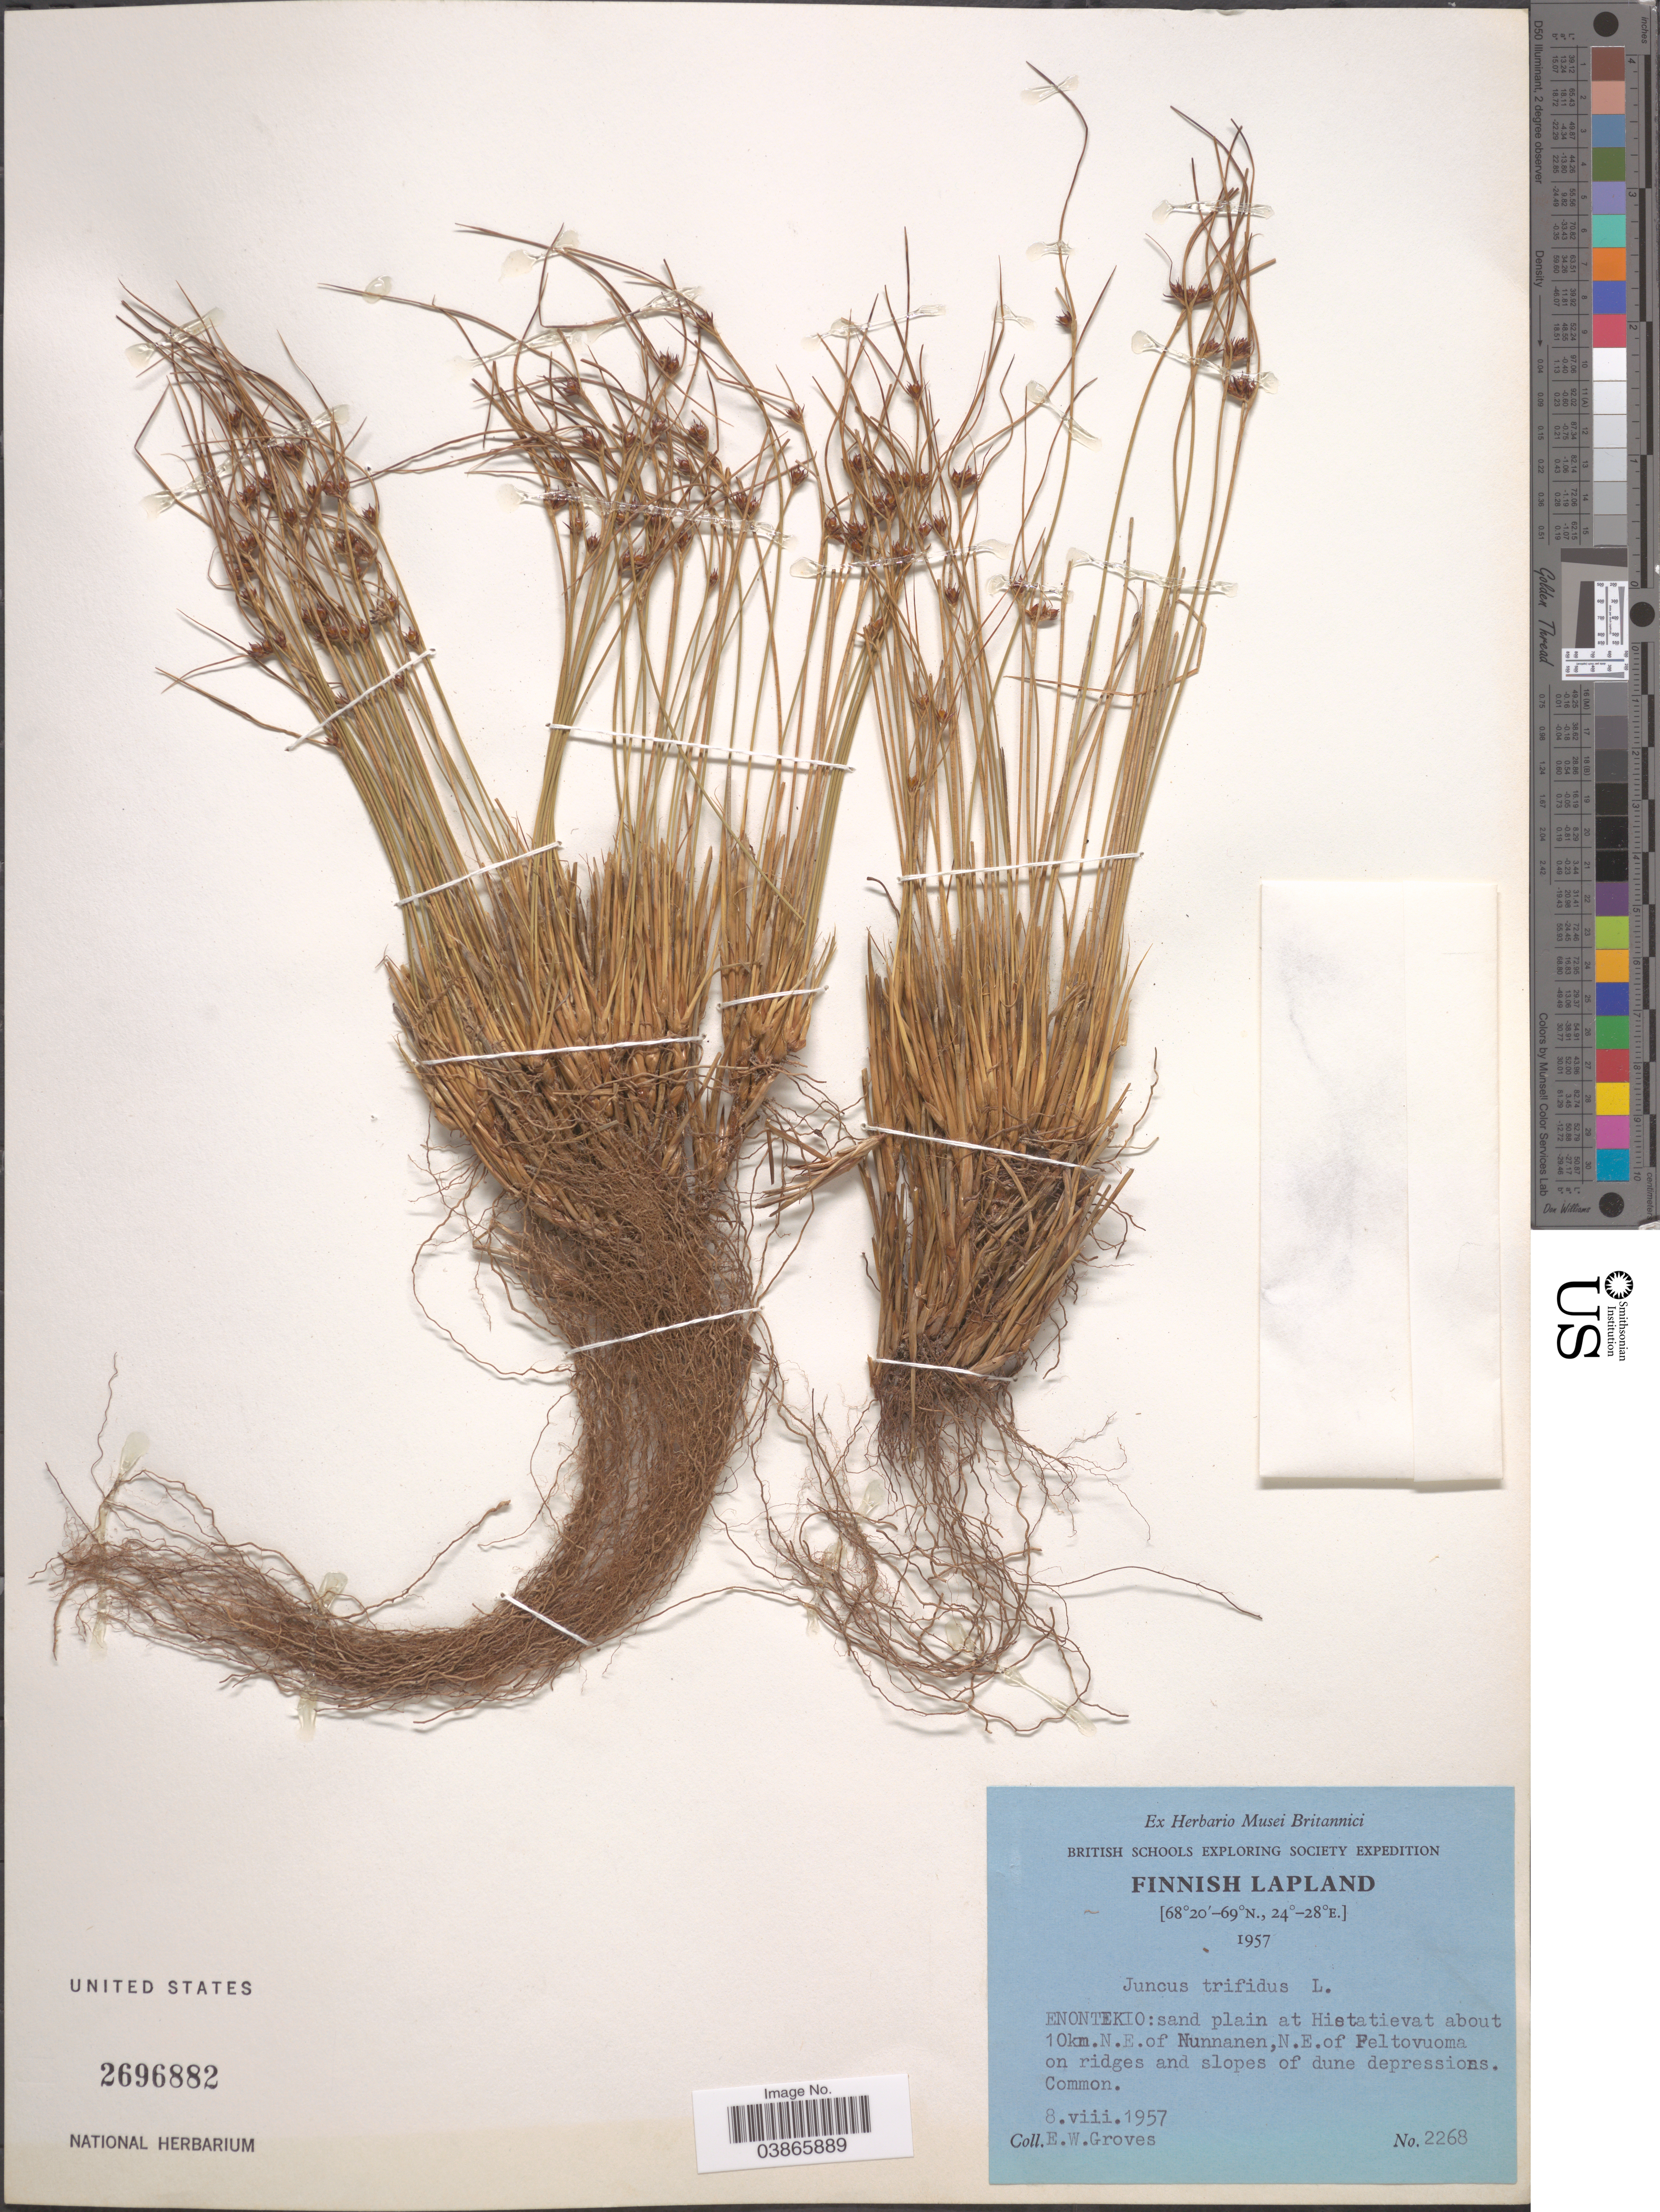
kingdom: Plantae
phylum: Tracheophyta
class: Liliopsida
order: Poales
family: Juncaceae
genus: Juncus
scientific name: Juncus trifidus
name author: L.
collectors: E. Groves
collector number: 2268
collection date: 1957-08-08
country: Finland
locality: Finnish Lapland. Enontekio: sand plain at Histatievat about 10km. N.E. of Nunnanen, N.E. of Feltovuoma on ridges and slopes of dune depressions.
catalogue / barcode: US 2696882